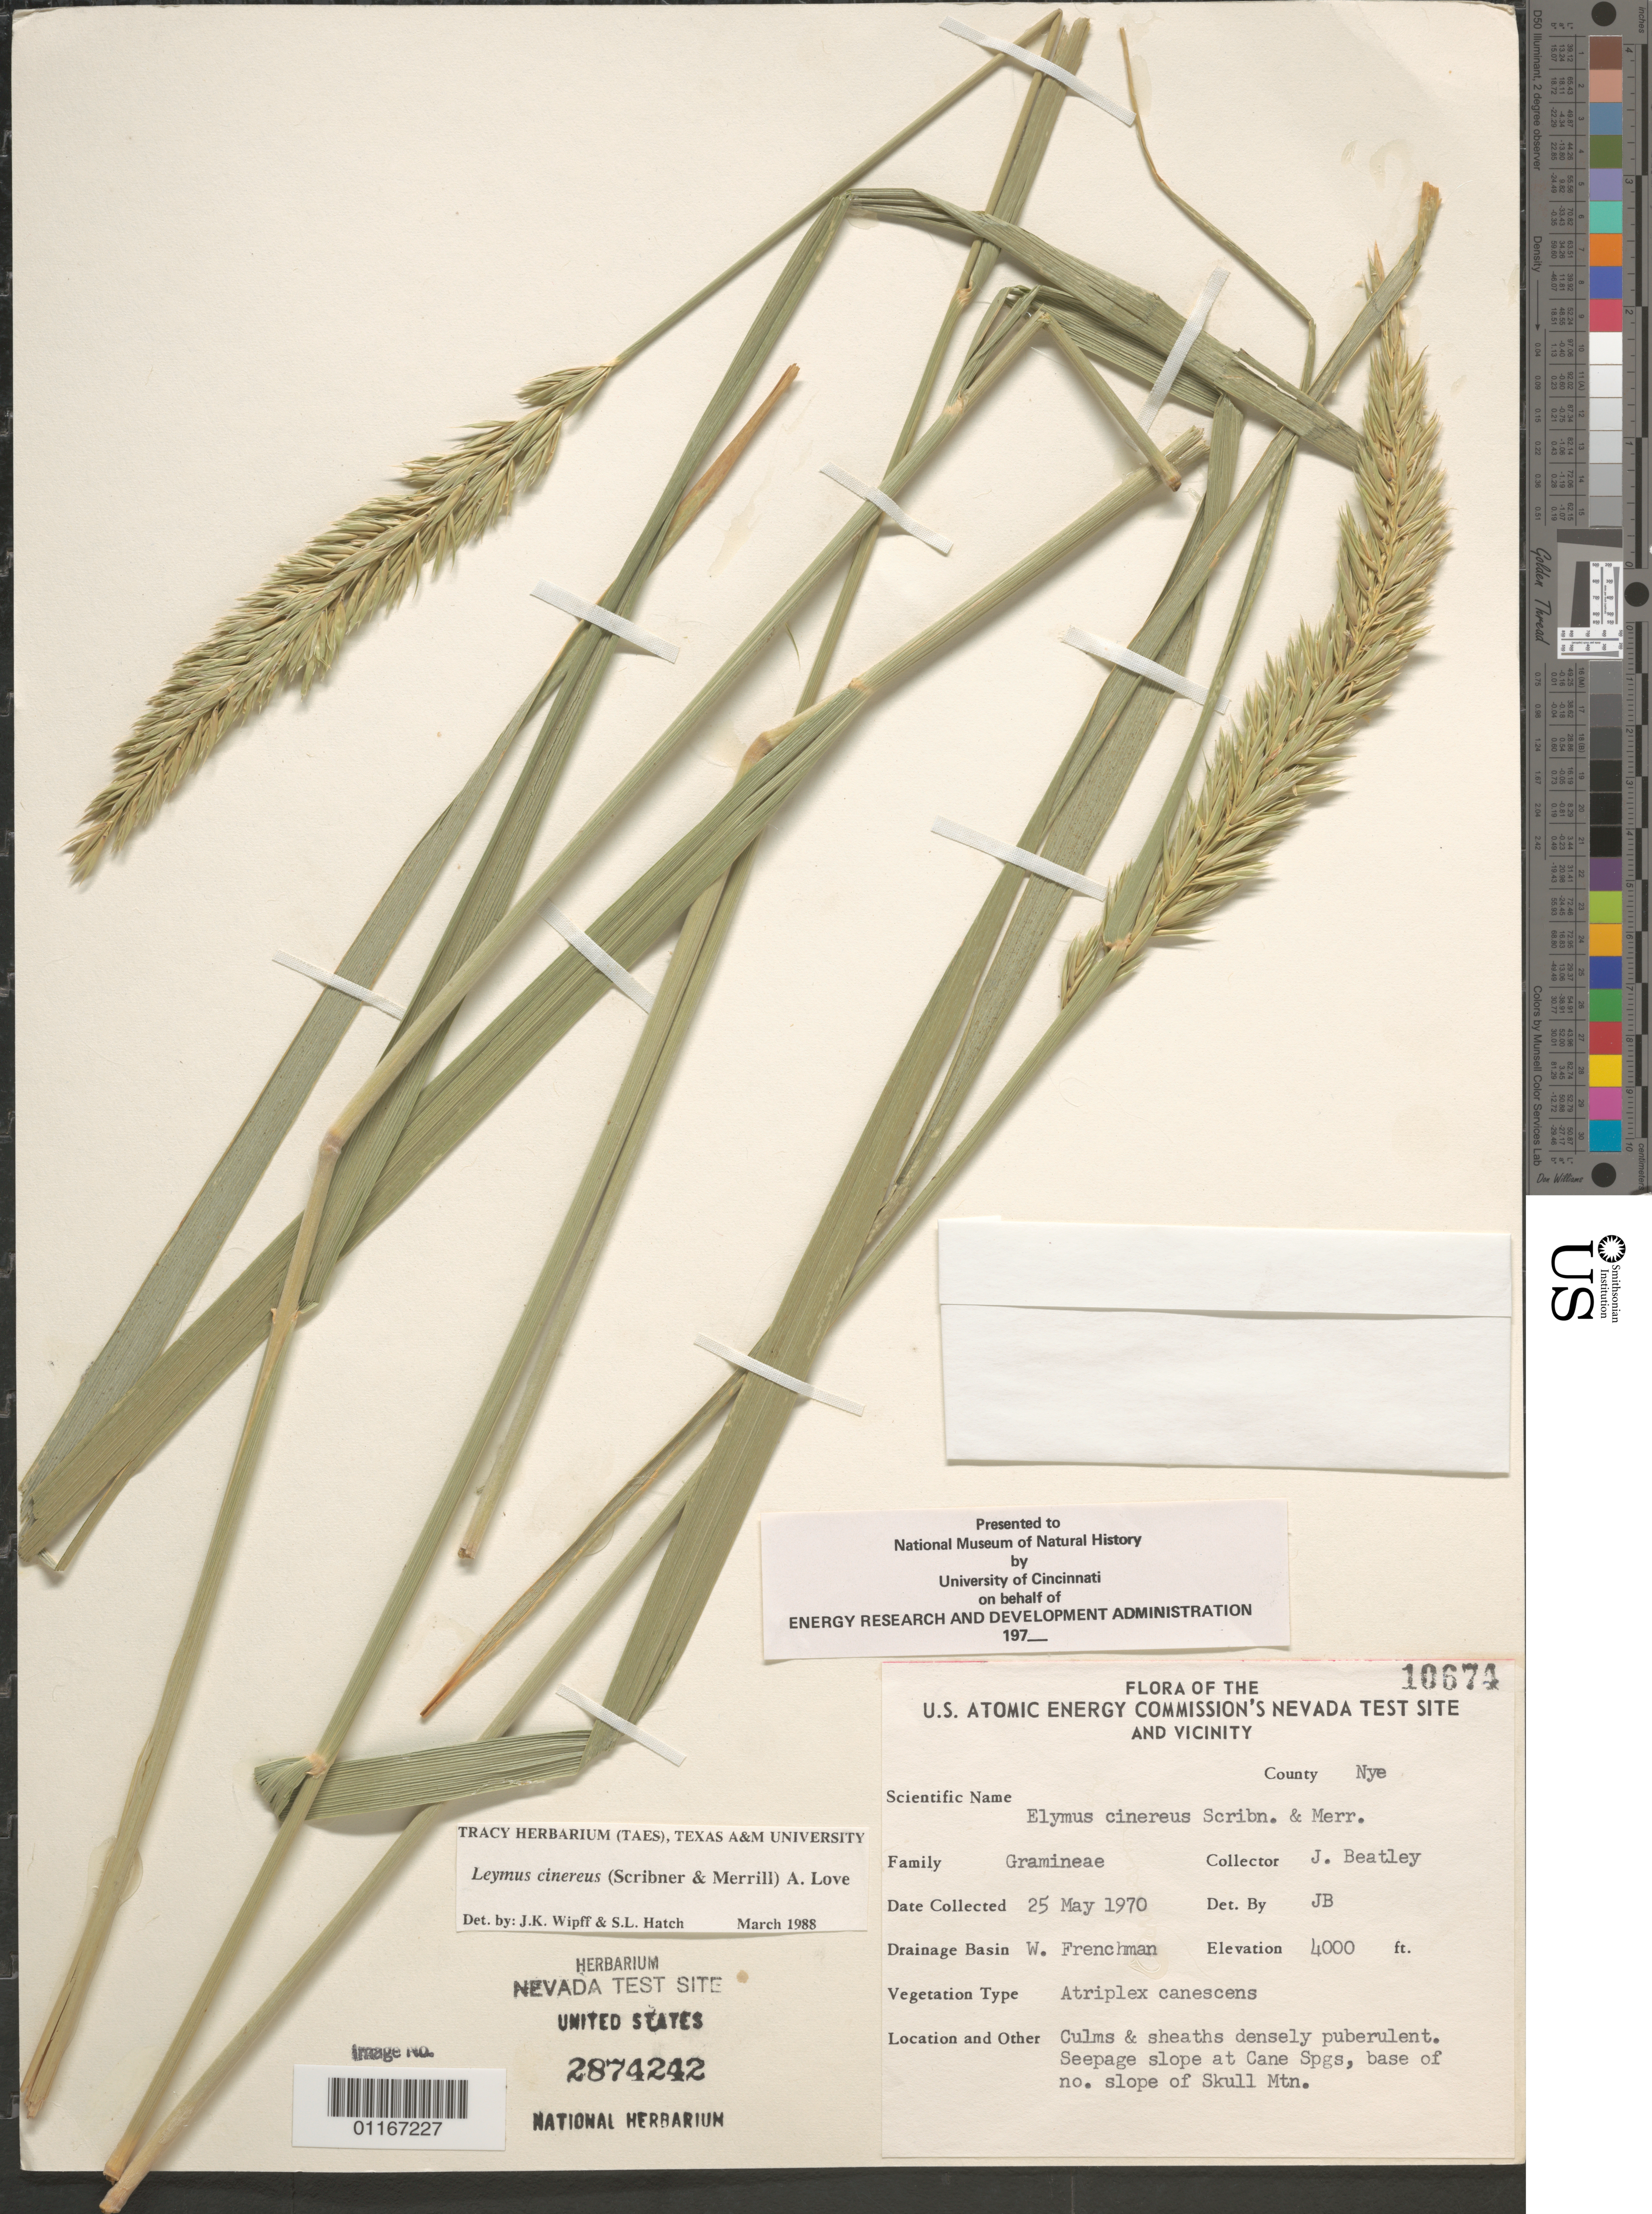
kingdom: Plantae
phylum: Tracheophyta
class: Liliopsida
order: Poales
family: Poaceae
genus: Leymus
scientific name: Leymus cinereus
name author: (Scribn. & Merr.) Á. Löve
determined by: Wipff, J. K.; Hatch, S. L.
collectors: J. C. Beatley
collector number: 10674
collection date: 1970-05-25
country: United States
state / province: Nevada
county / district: Nye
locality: Seepage slope at Cane Springs, base of north slope of Skull Mountain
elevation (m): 1219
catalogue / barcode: US 2874242